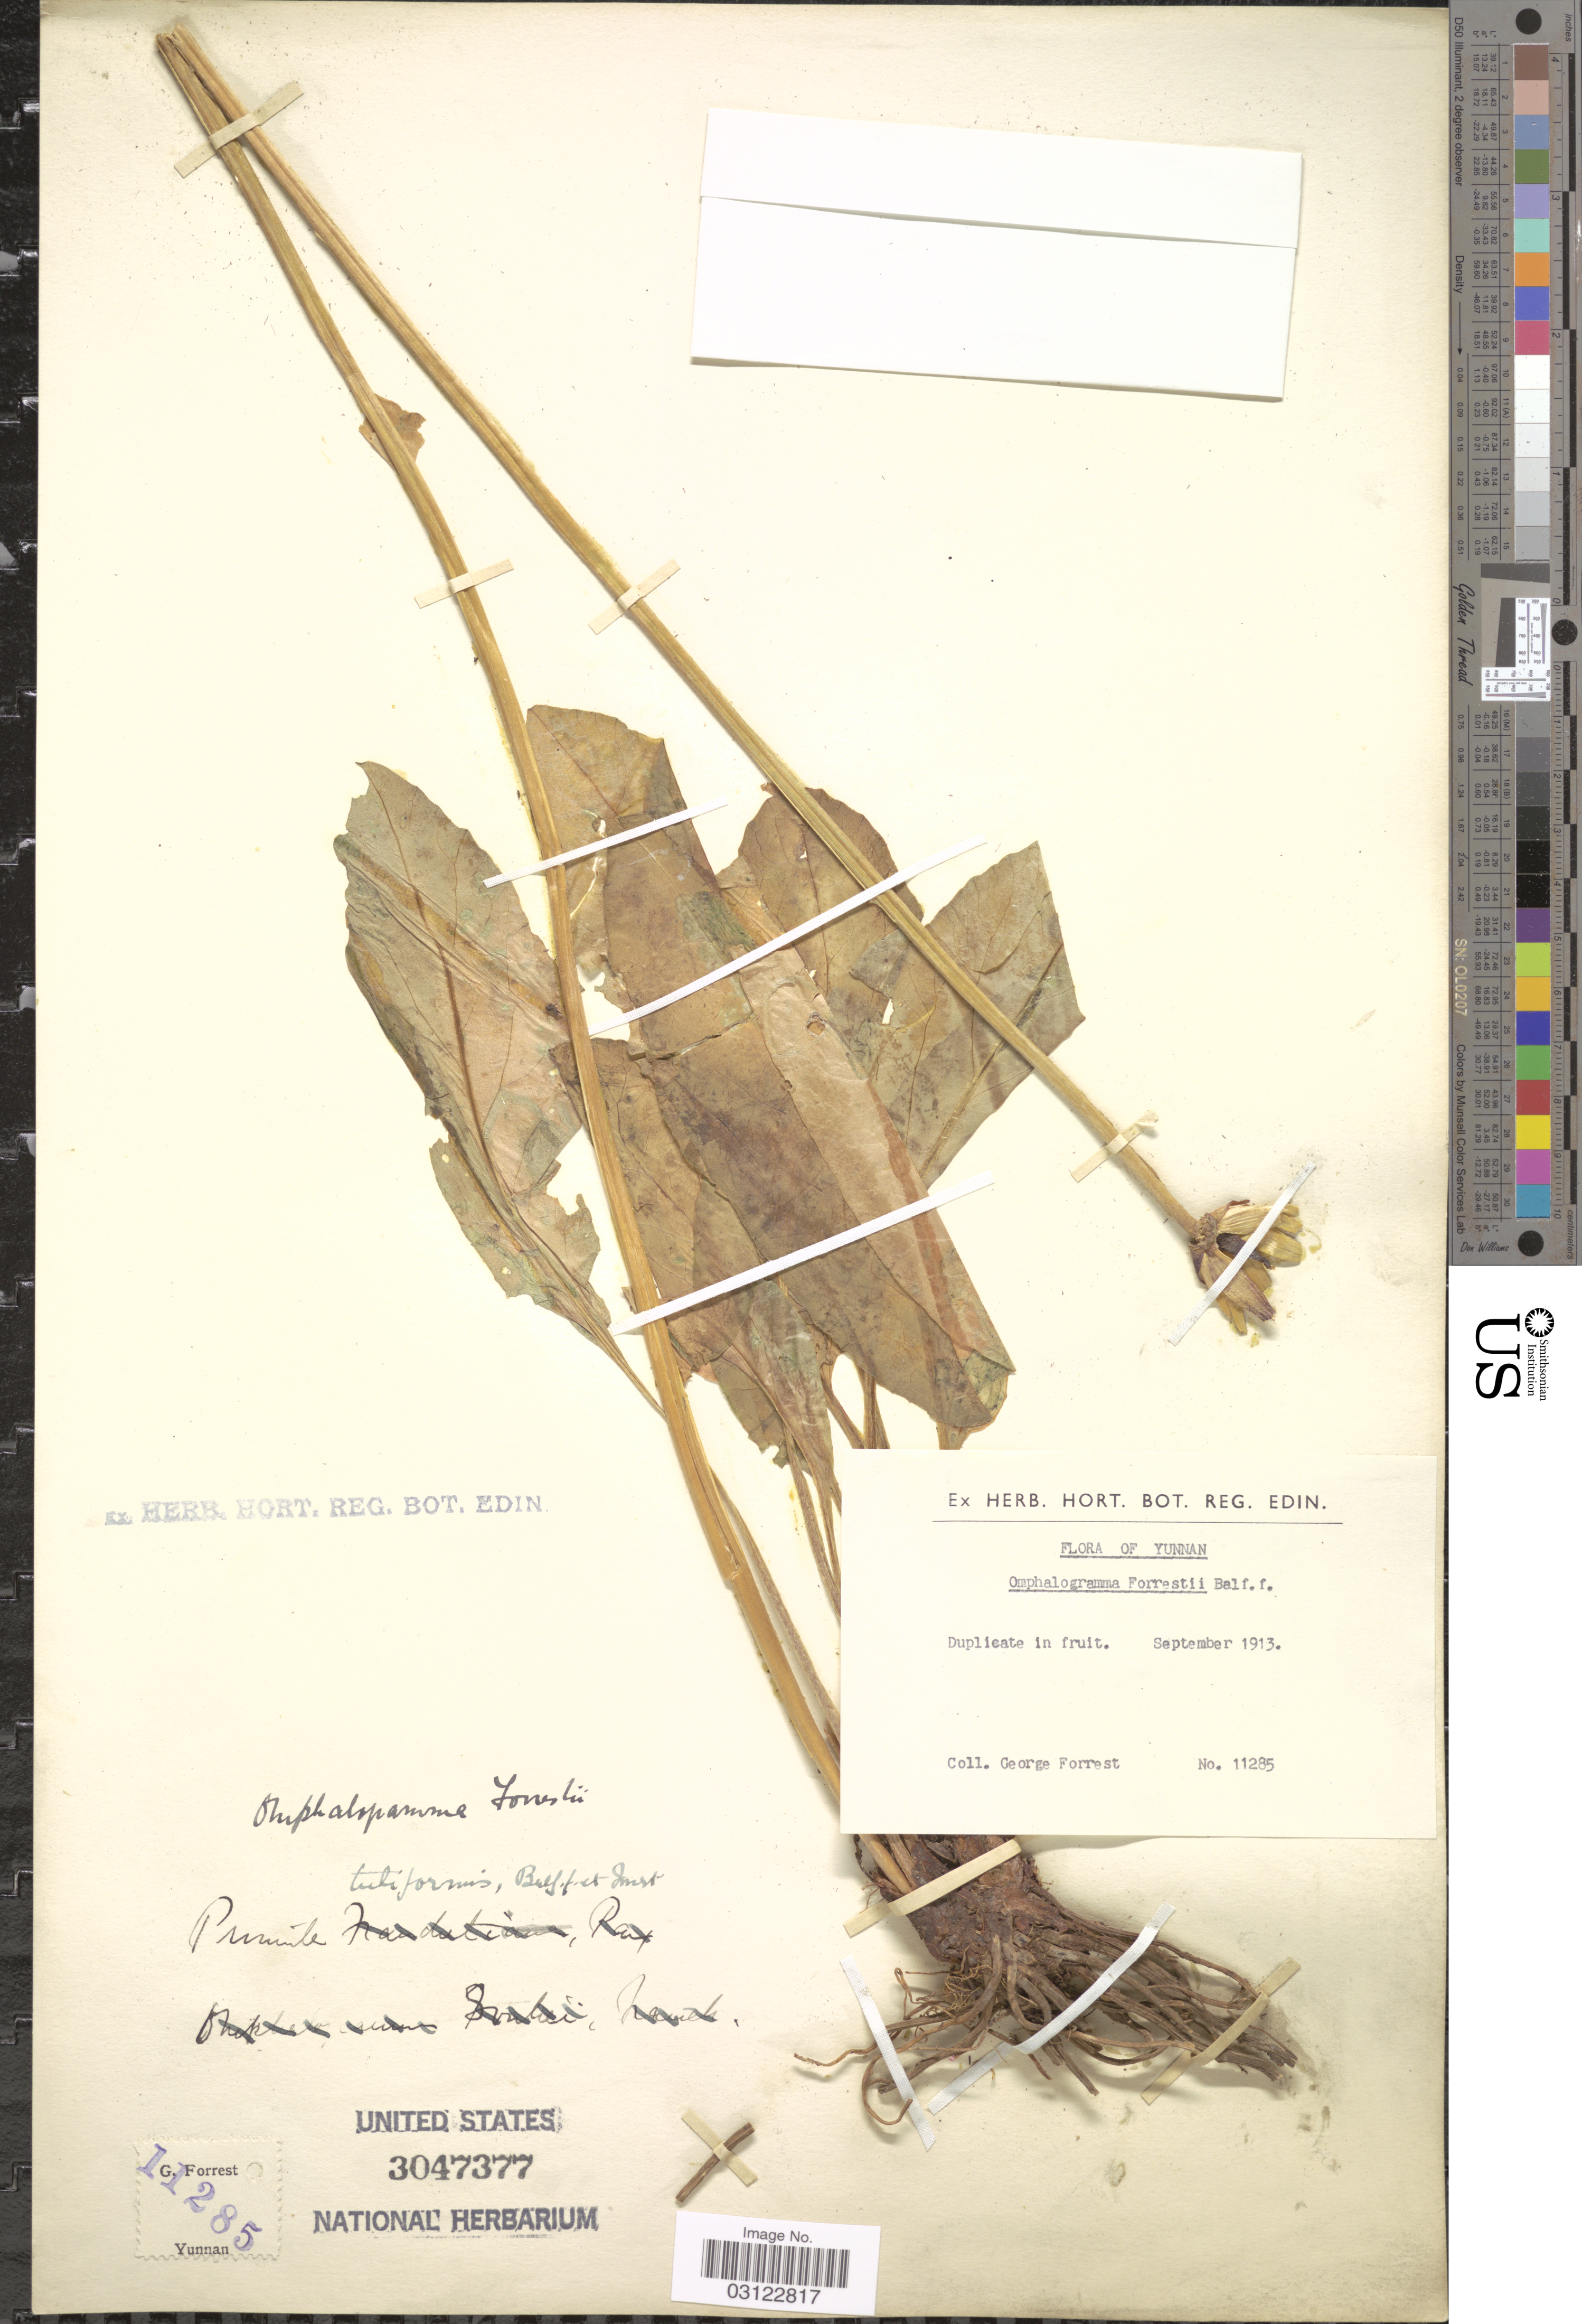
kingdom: Plantae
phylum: Tracheophyta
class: Magnoliopsida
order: Ericales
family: Primulaceae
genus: Omphalogramma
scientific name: Omphalogramma forrestii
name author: Balf. f.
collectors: G. Forrest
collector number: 11285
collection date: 1913-09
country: China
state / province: Yunnan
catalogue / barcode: US 3047377